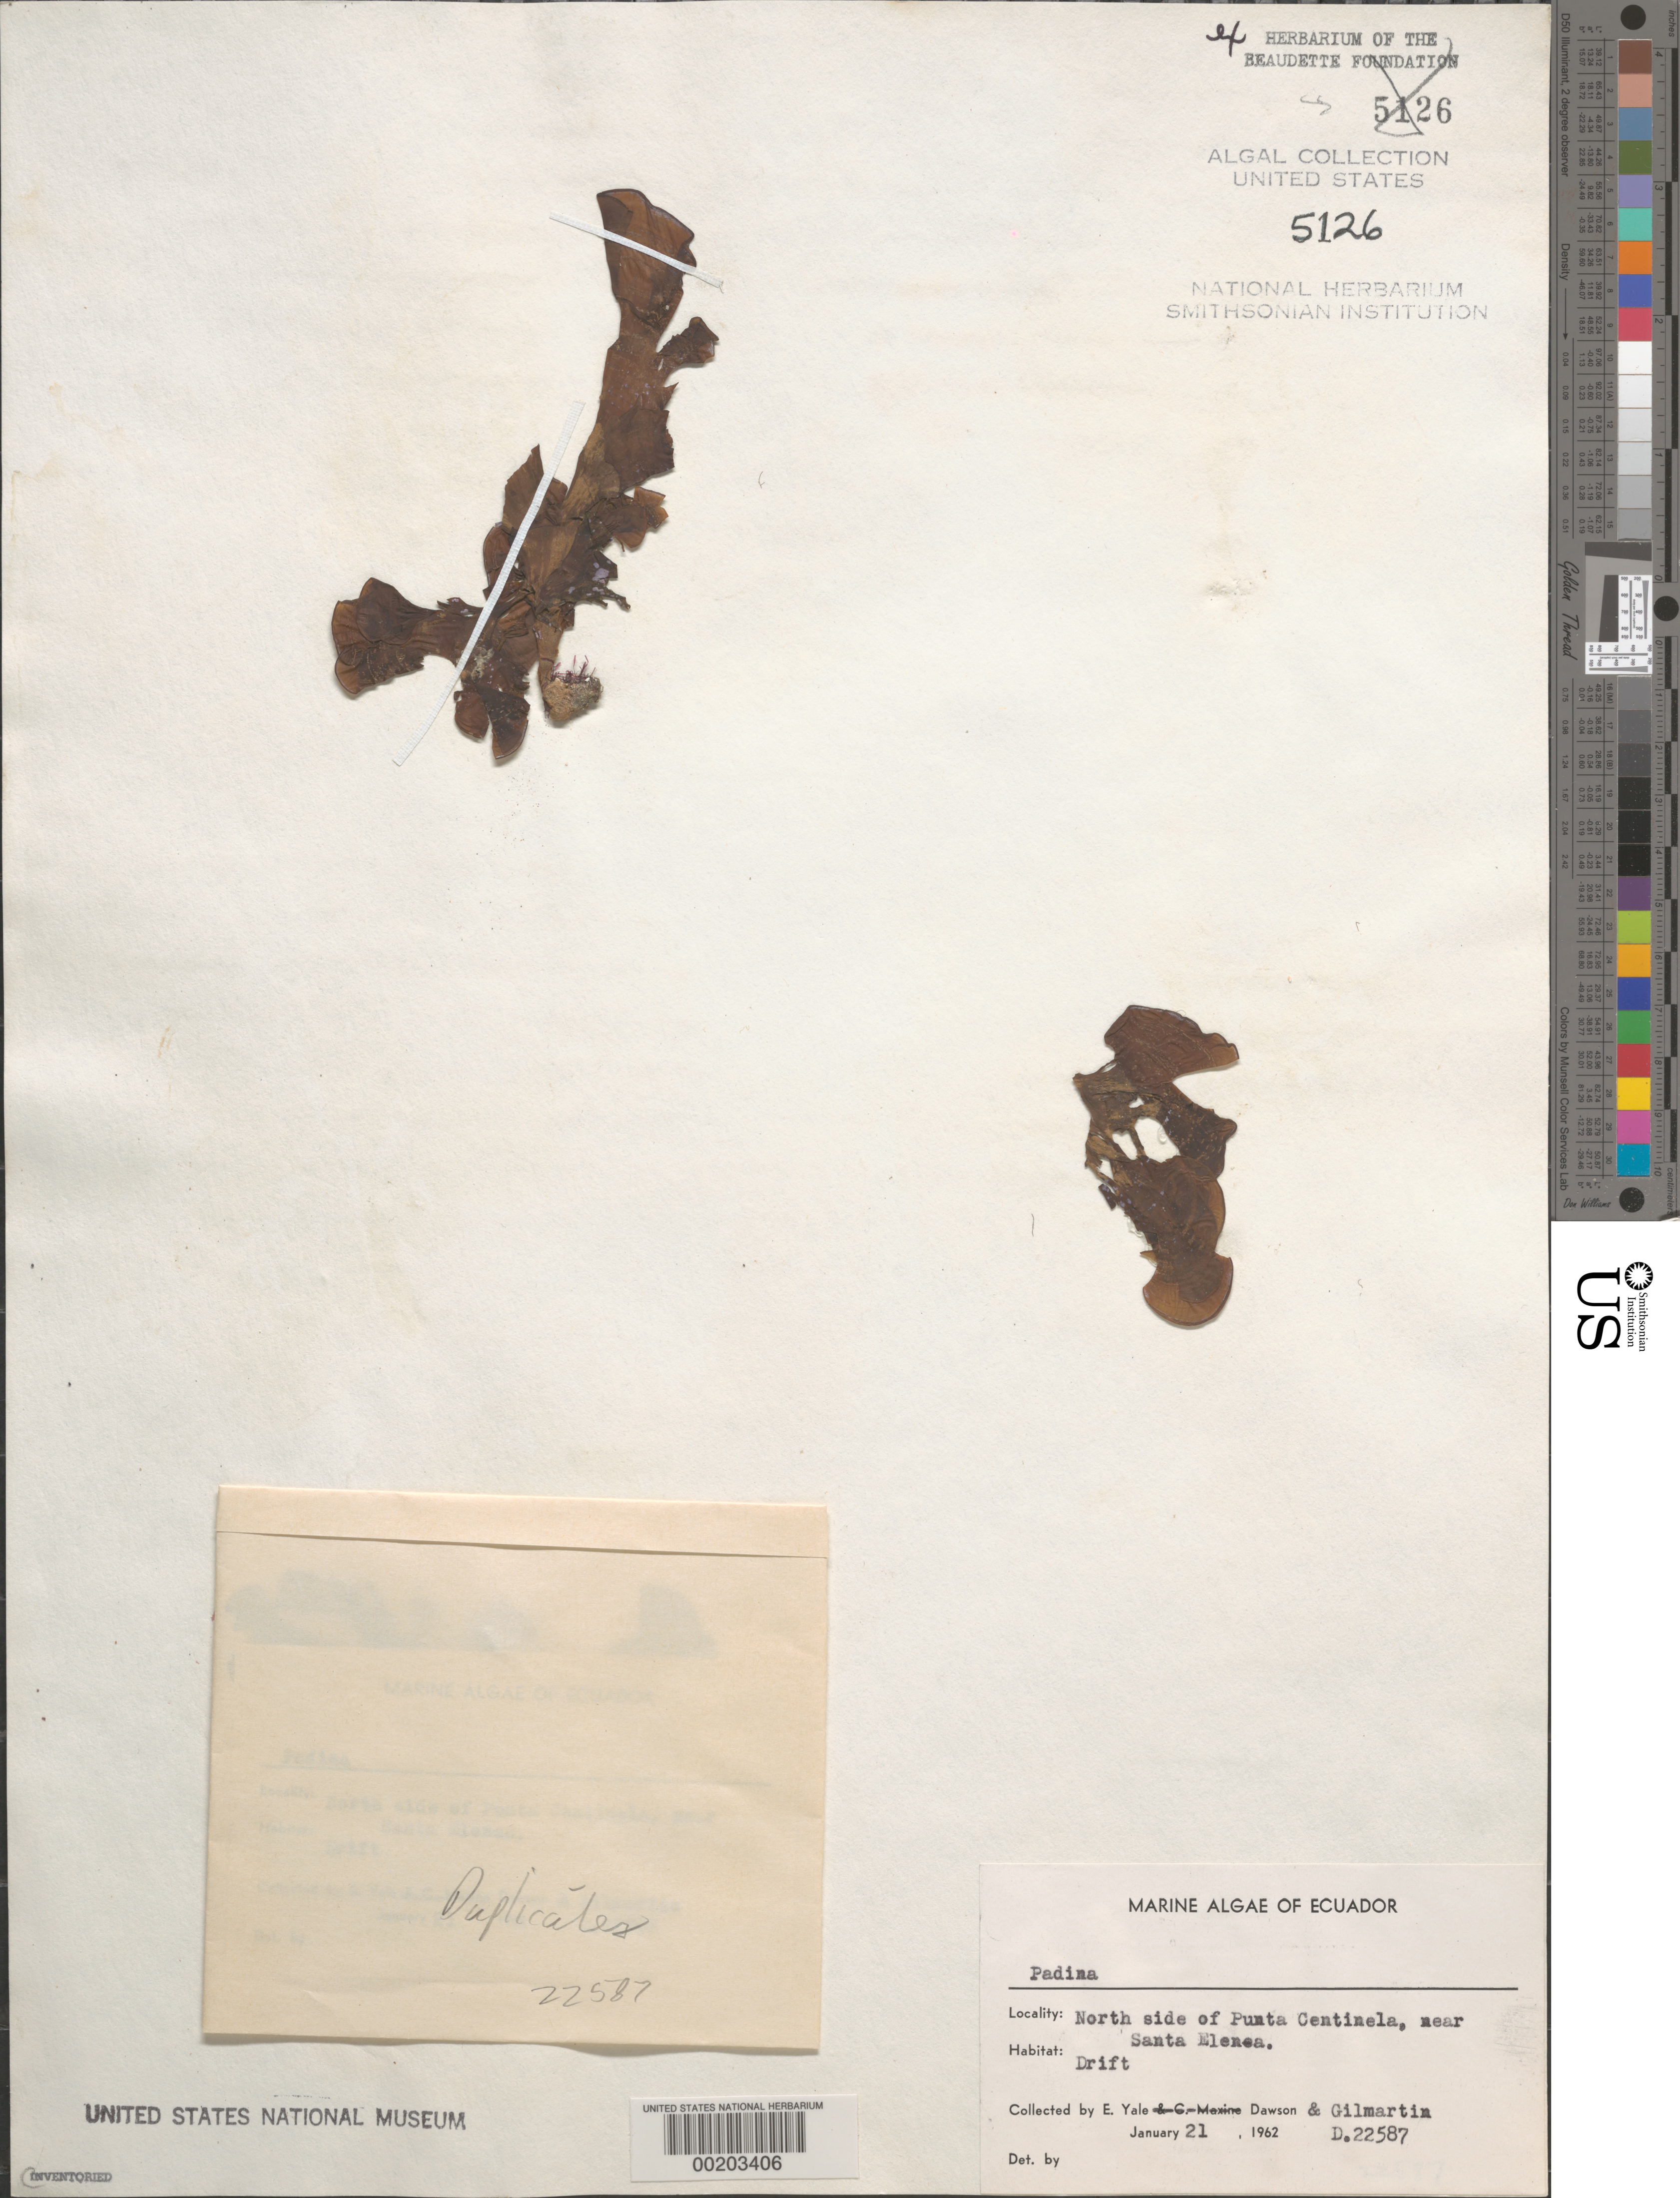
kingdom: Chromista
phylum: Ochrophyta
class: Phaeophyceae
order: Dictyotales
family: Dictyotaceae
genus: Padina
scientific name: Padina sp.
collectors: E. Y. Dawson & M. Gilmartin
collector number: EYD 22587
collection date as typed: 21 Jan 1962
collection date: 1962-01-21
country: Ecuador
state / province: Guayas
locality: Punta Centinela, near Santa Elena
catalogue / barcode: US 5126